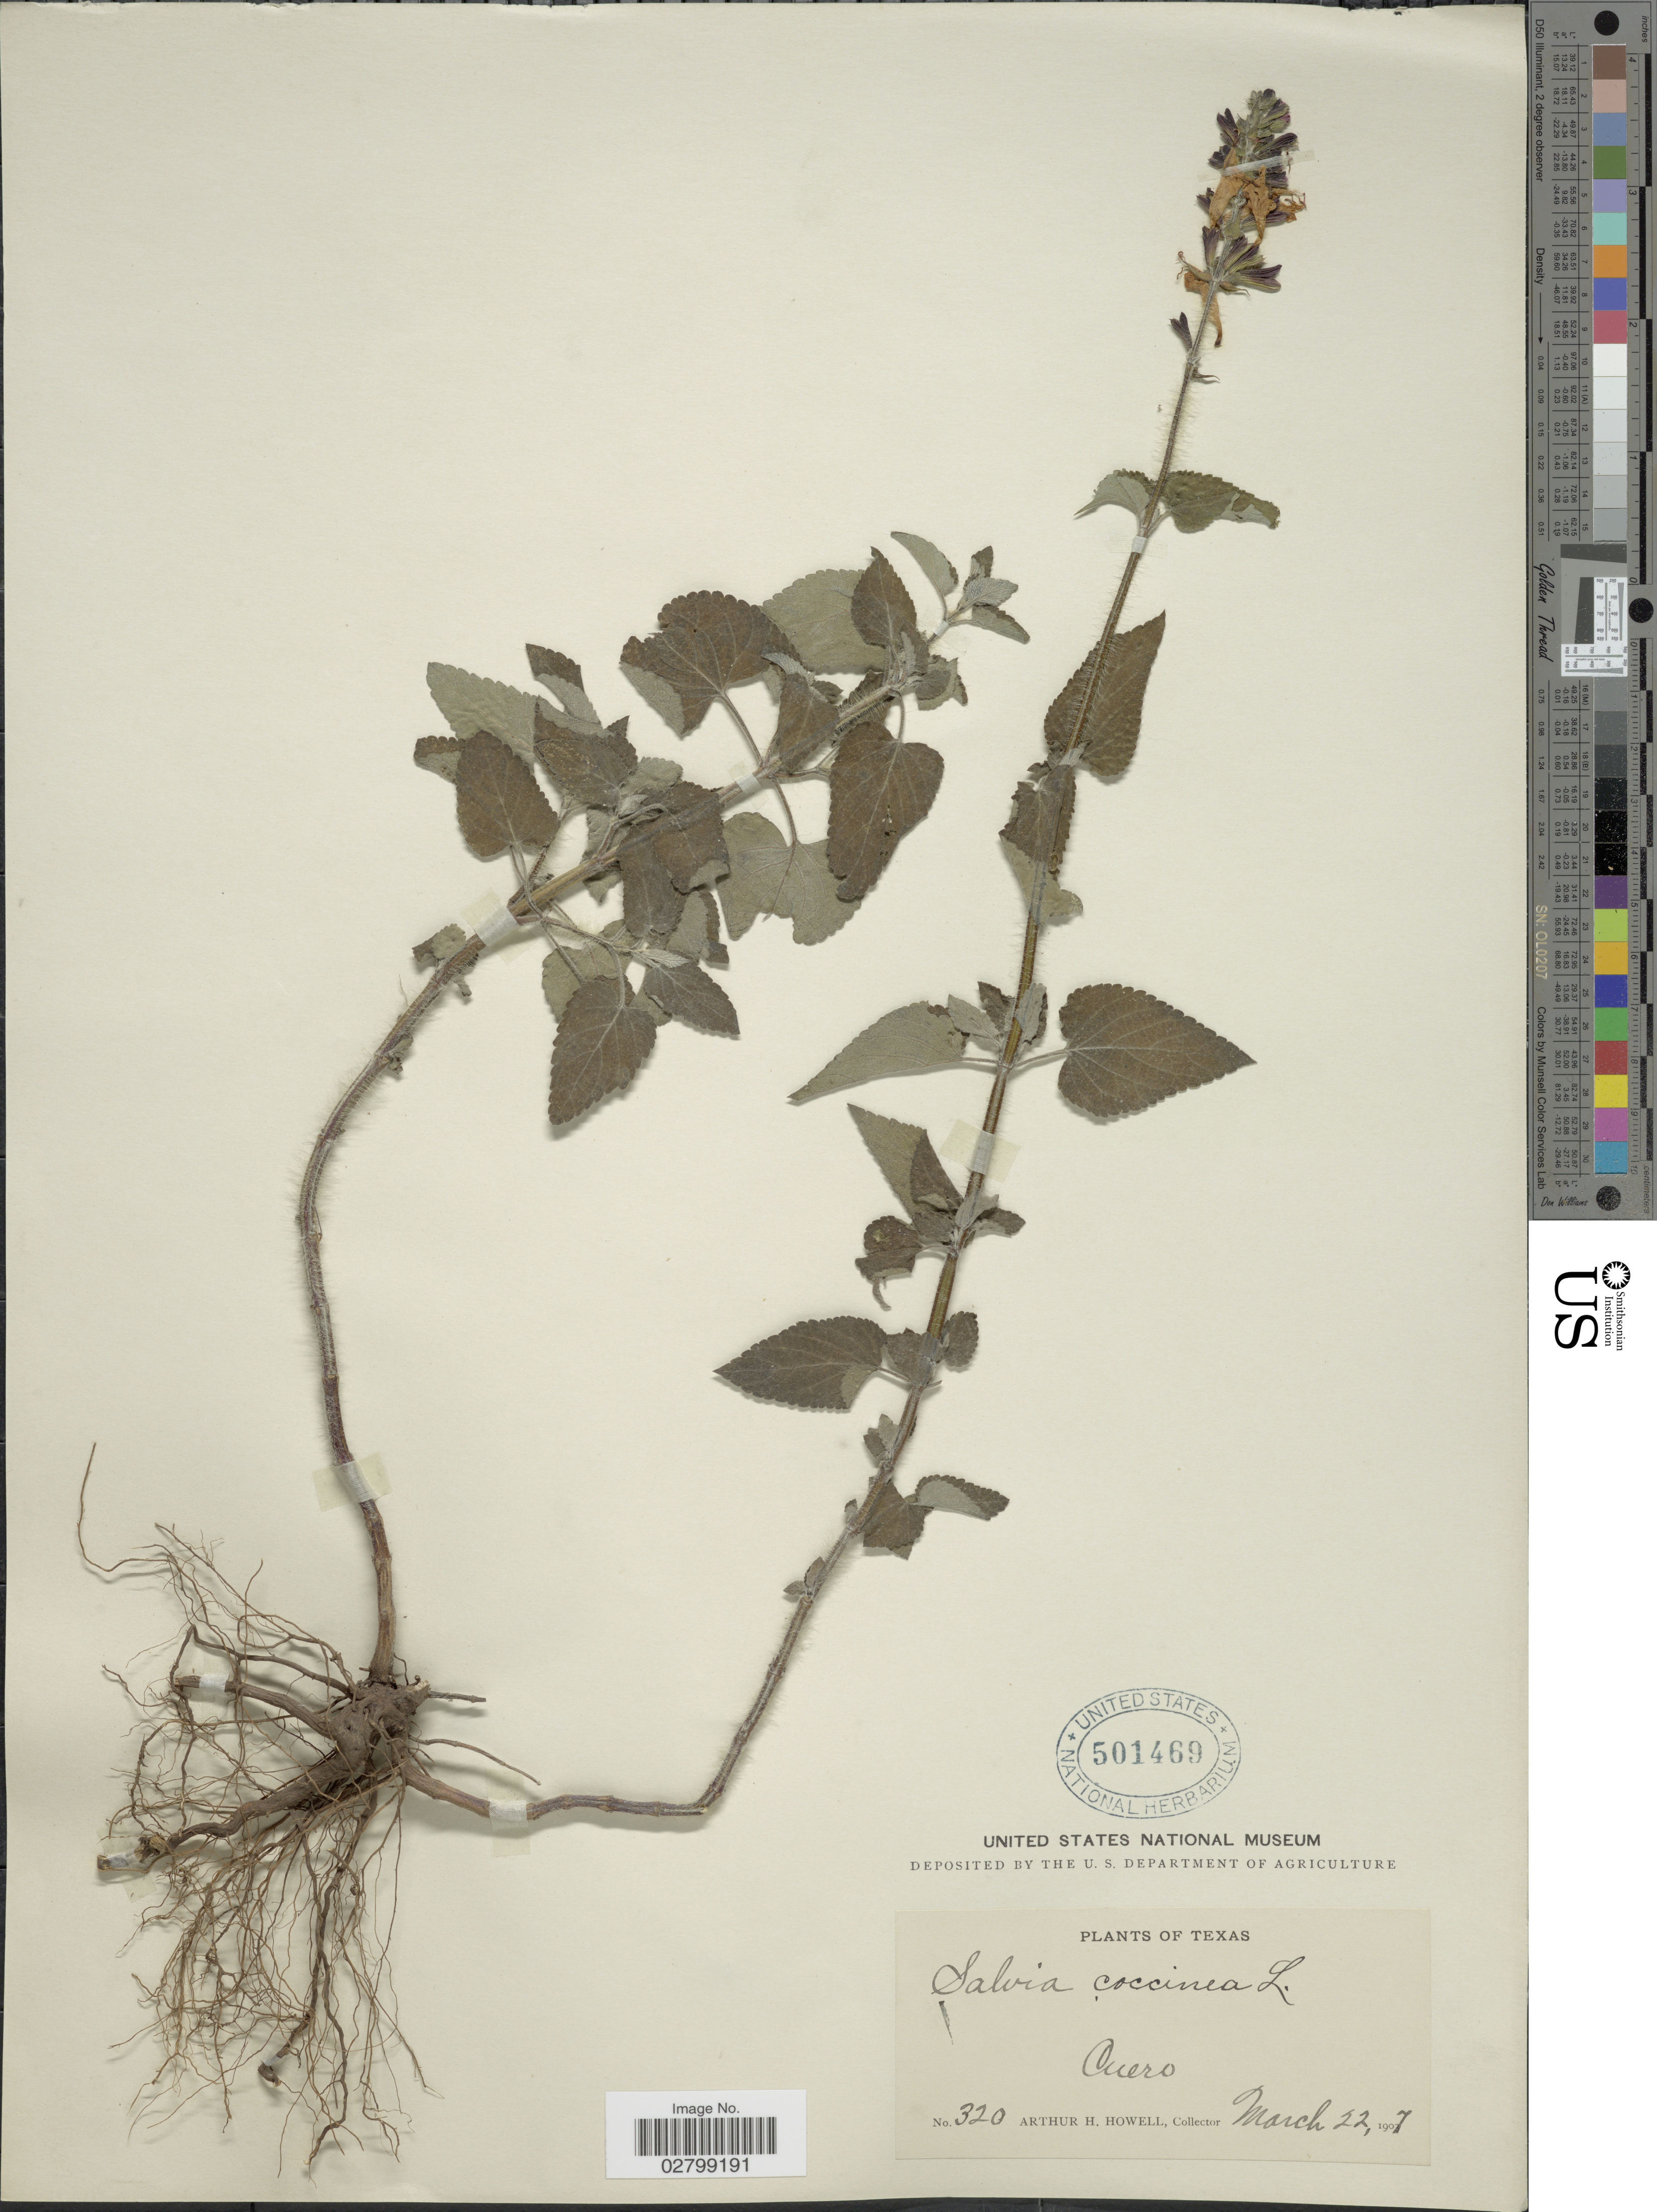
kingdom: Plantae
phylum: Tracheophyta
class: Magnoliopsida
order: Lamiales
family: Lamiaceae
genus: Salvia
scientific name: Salvia coccinea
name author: Etlinger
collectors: A. H. Howell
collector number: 320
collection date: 1907-03-22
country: United States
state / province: Texas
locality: Cuero.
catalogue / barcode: US 501469